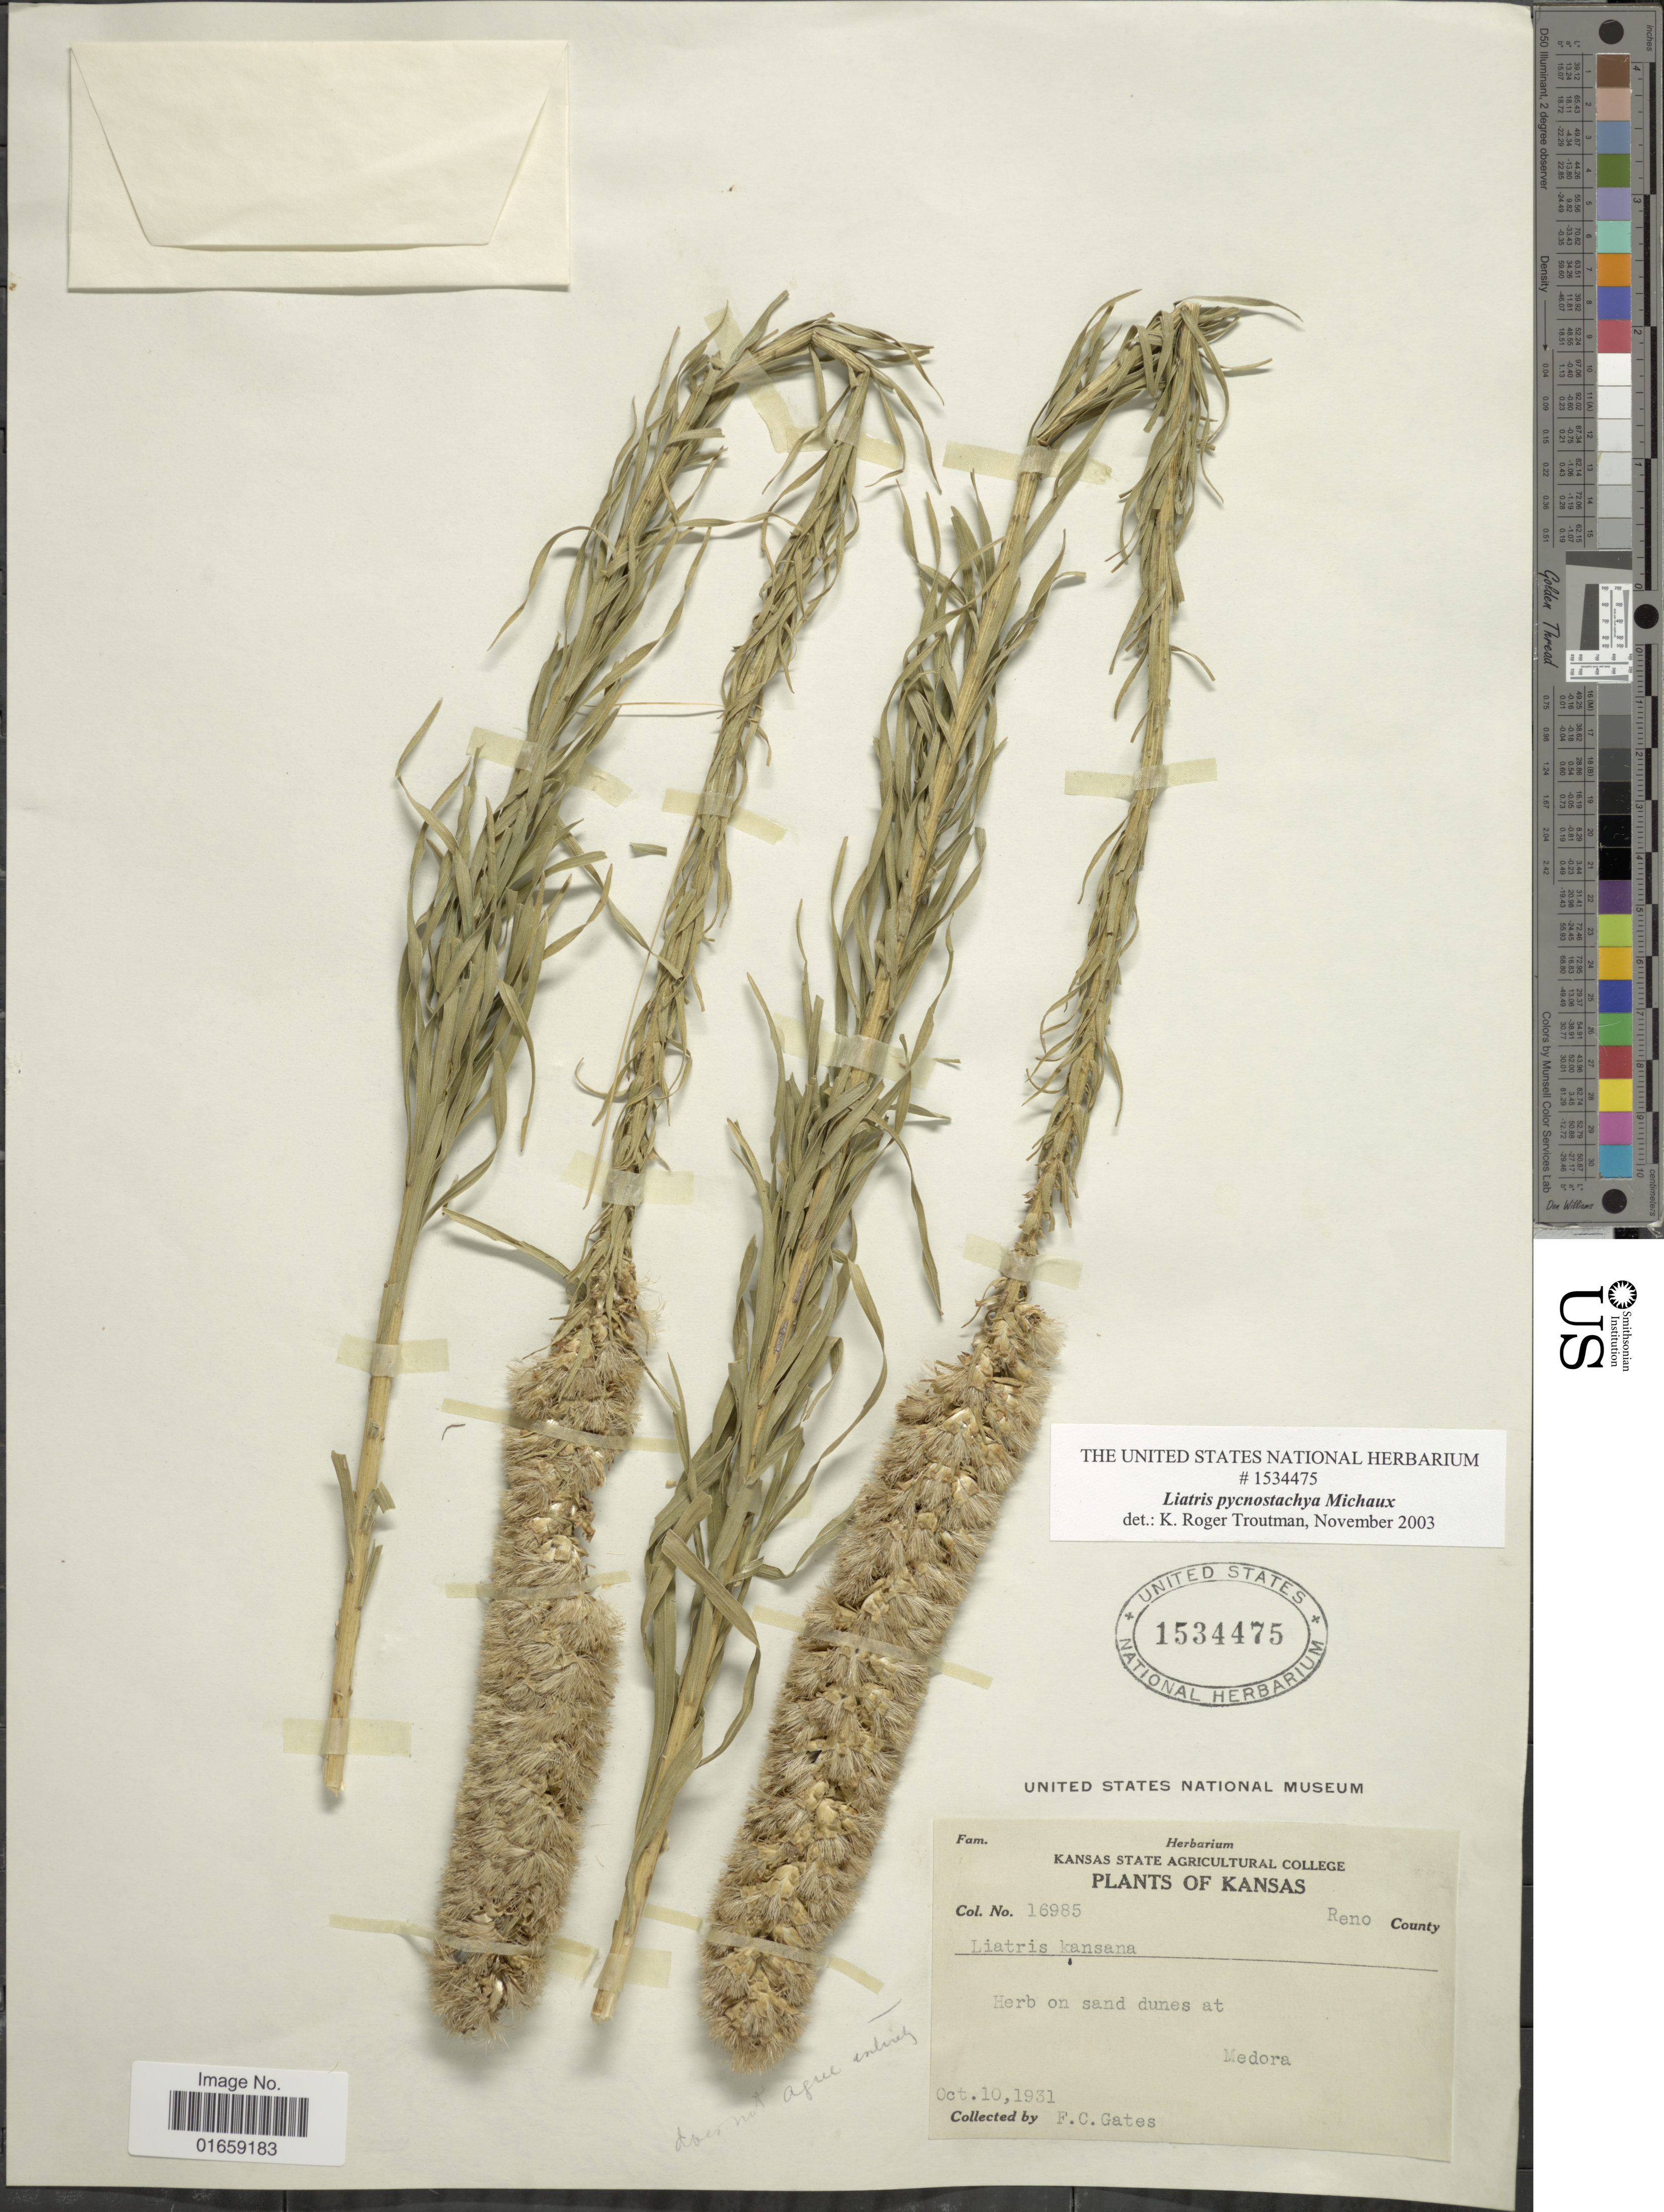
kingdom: Plantae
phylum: Tracheophyta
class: Magnoliopsida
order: Asterales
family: Asteraceae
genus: Liatris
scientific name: Liatris pycnostachya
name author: Michx.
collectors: F. C. Gates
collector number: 16985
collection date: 1931-10-10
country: United States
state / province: Kansas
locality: Medora, Reno County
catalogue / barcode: US 1534475